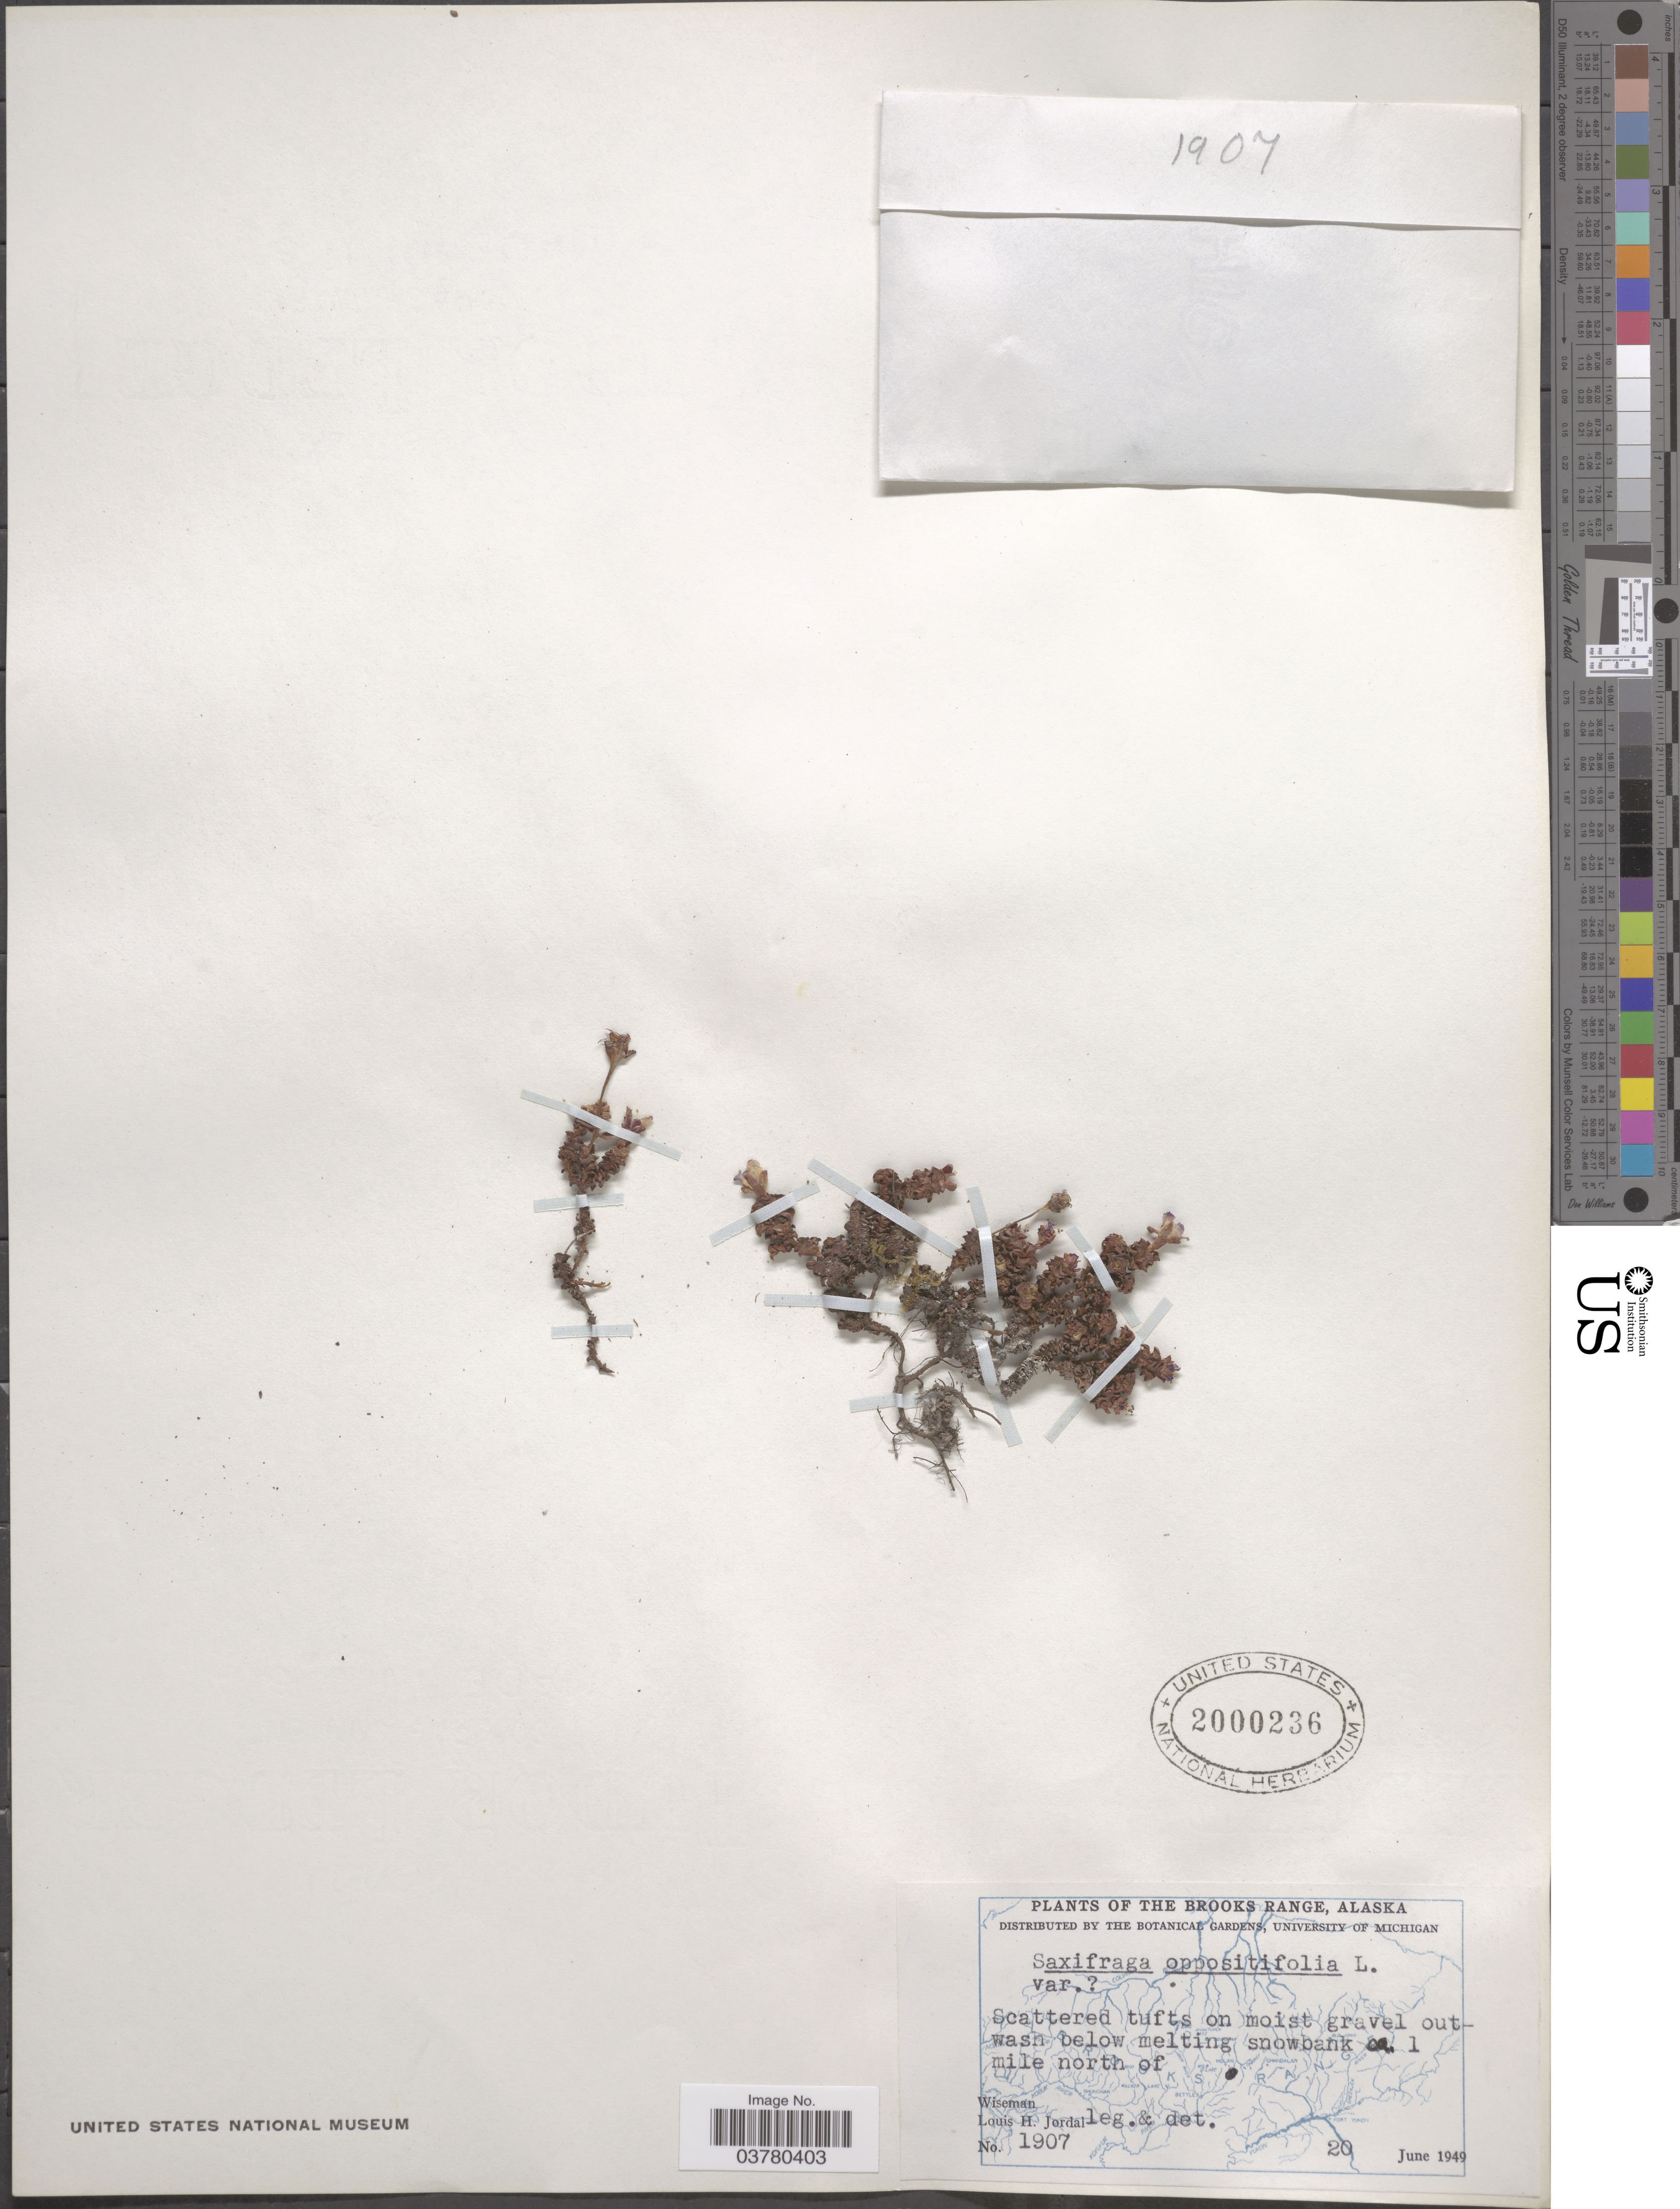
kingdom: Plantae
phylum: Tracheophyta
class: Magnoliopsida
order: Saxifragales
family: Saxifragaceae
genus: Saxifraga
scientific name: Saxifraga oppositifolia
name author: L.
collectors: L. Jordal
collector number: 1907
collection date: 1949-06-20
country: United States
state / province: Alaska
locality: The Brooks Range. On moist gravel outwash below melting snowbank ca. 1 mile north of Wiseman.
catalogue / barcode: US 2000236